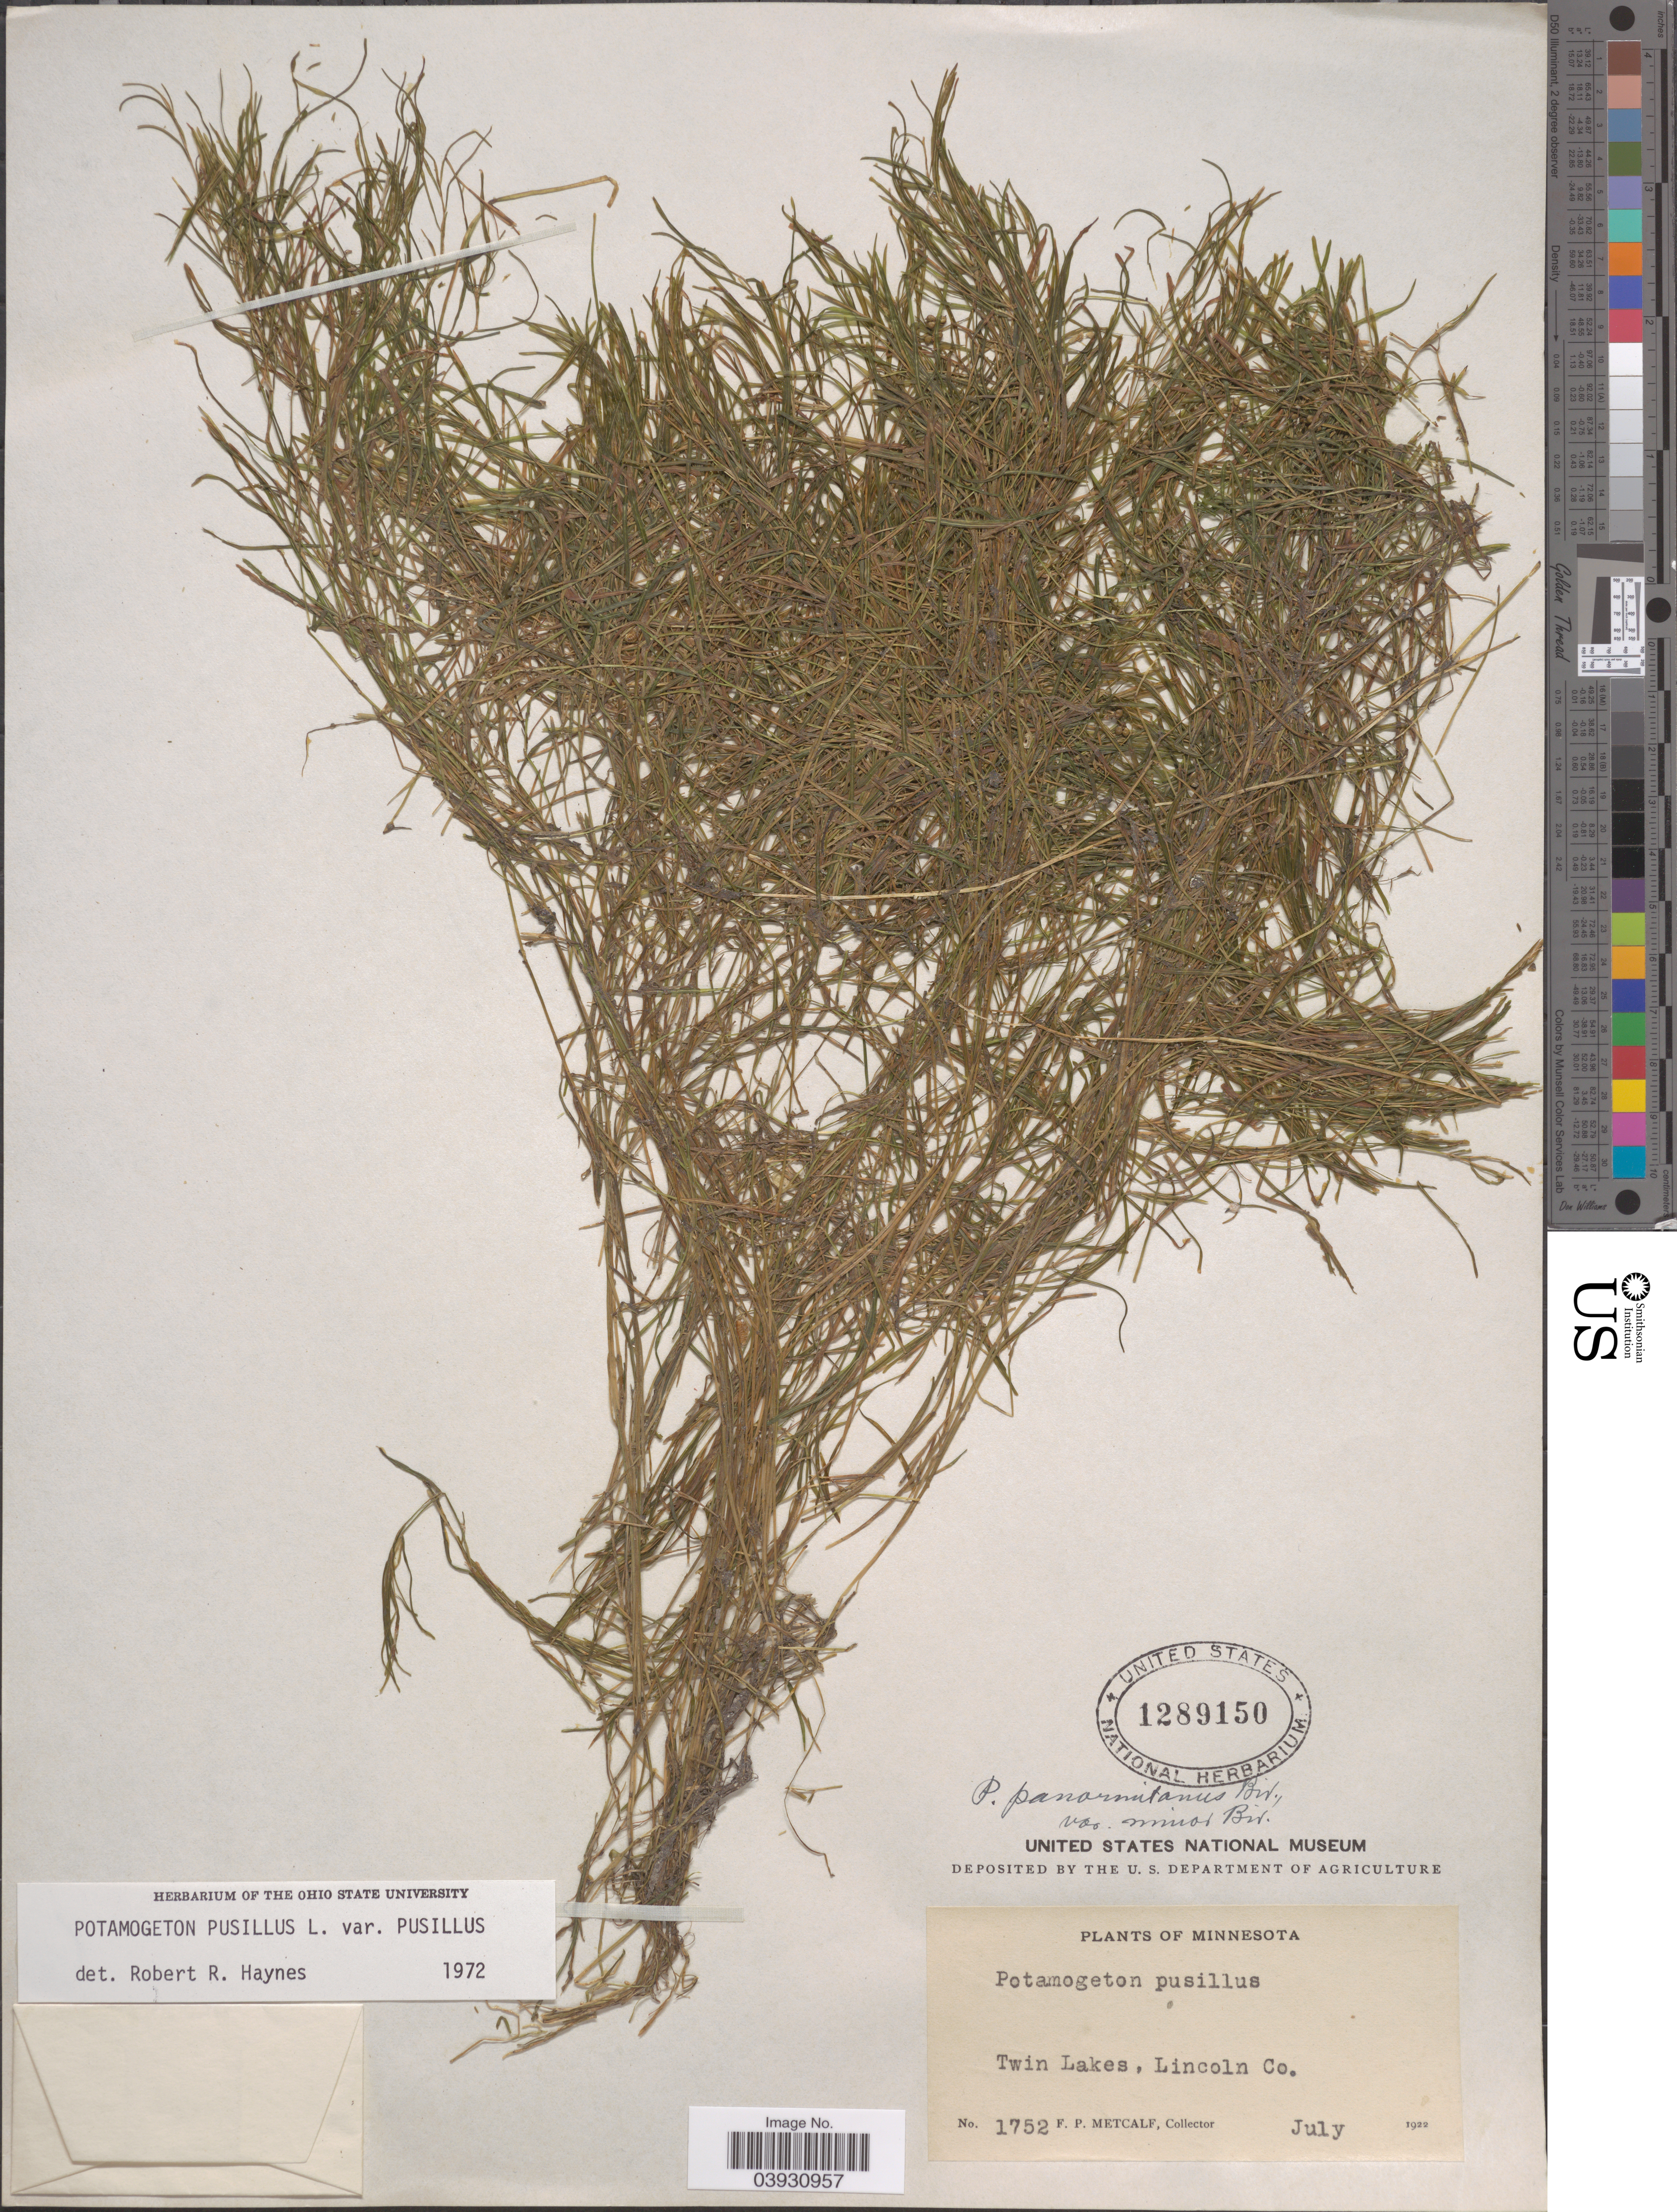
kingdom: Plantae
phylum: Tracheophyta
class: Liliopsida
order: Alismatales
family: Potamogetonaceae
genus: Potamogeton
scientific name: Potamogeton pusillus var. pusillus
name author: L.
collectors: F. Metcalf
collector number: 1752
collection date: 1922-07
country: United States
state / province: Minnesota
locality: Twin Lakes, Lincoln Co.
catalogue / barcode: US 1289150